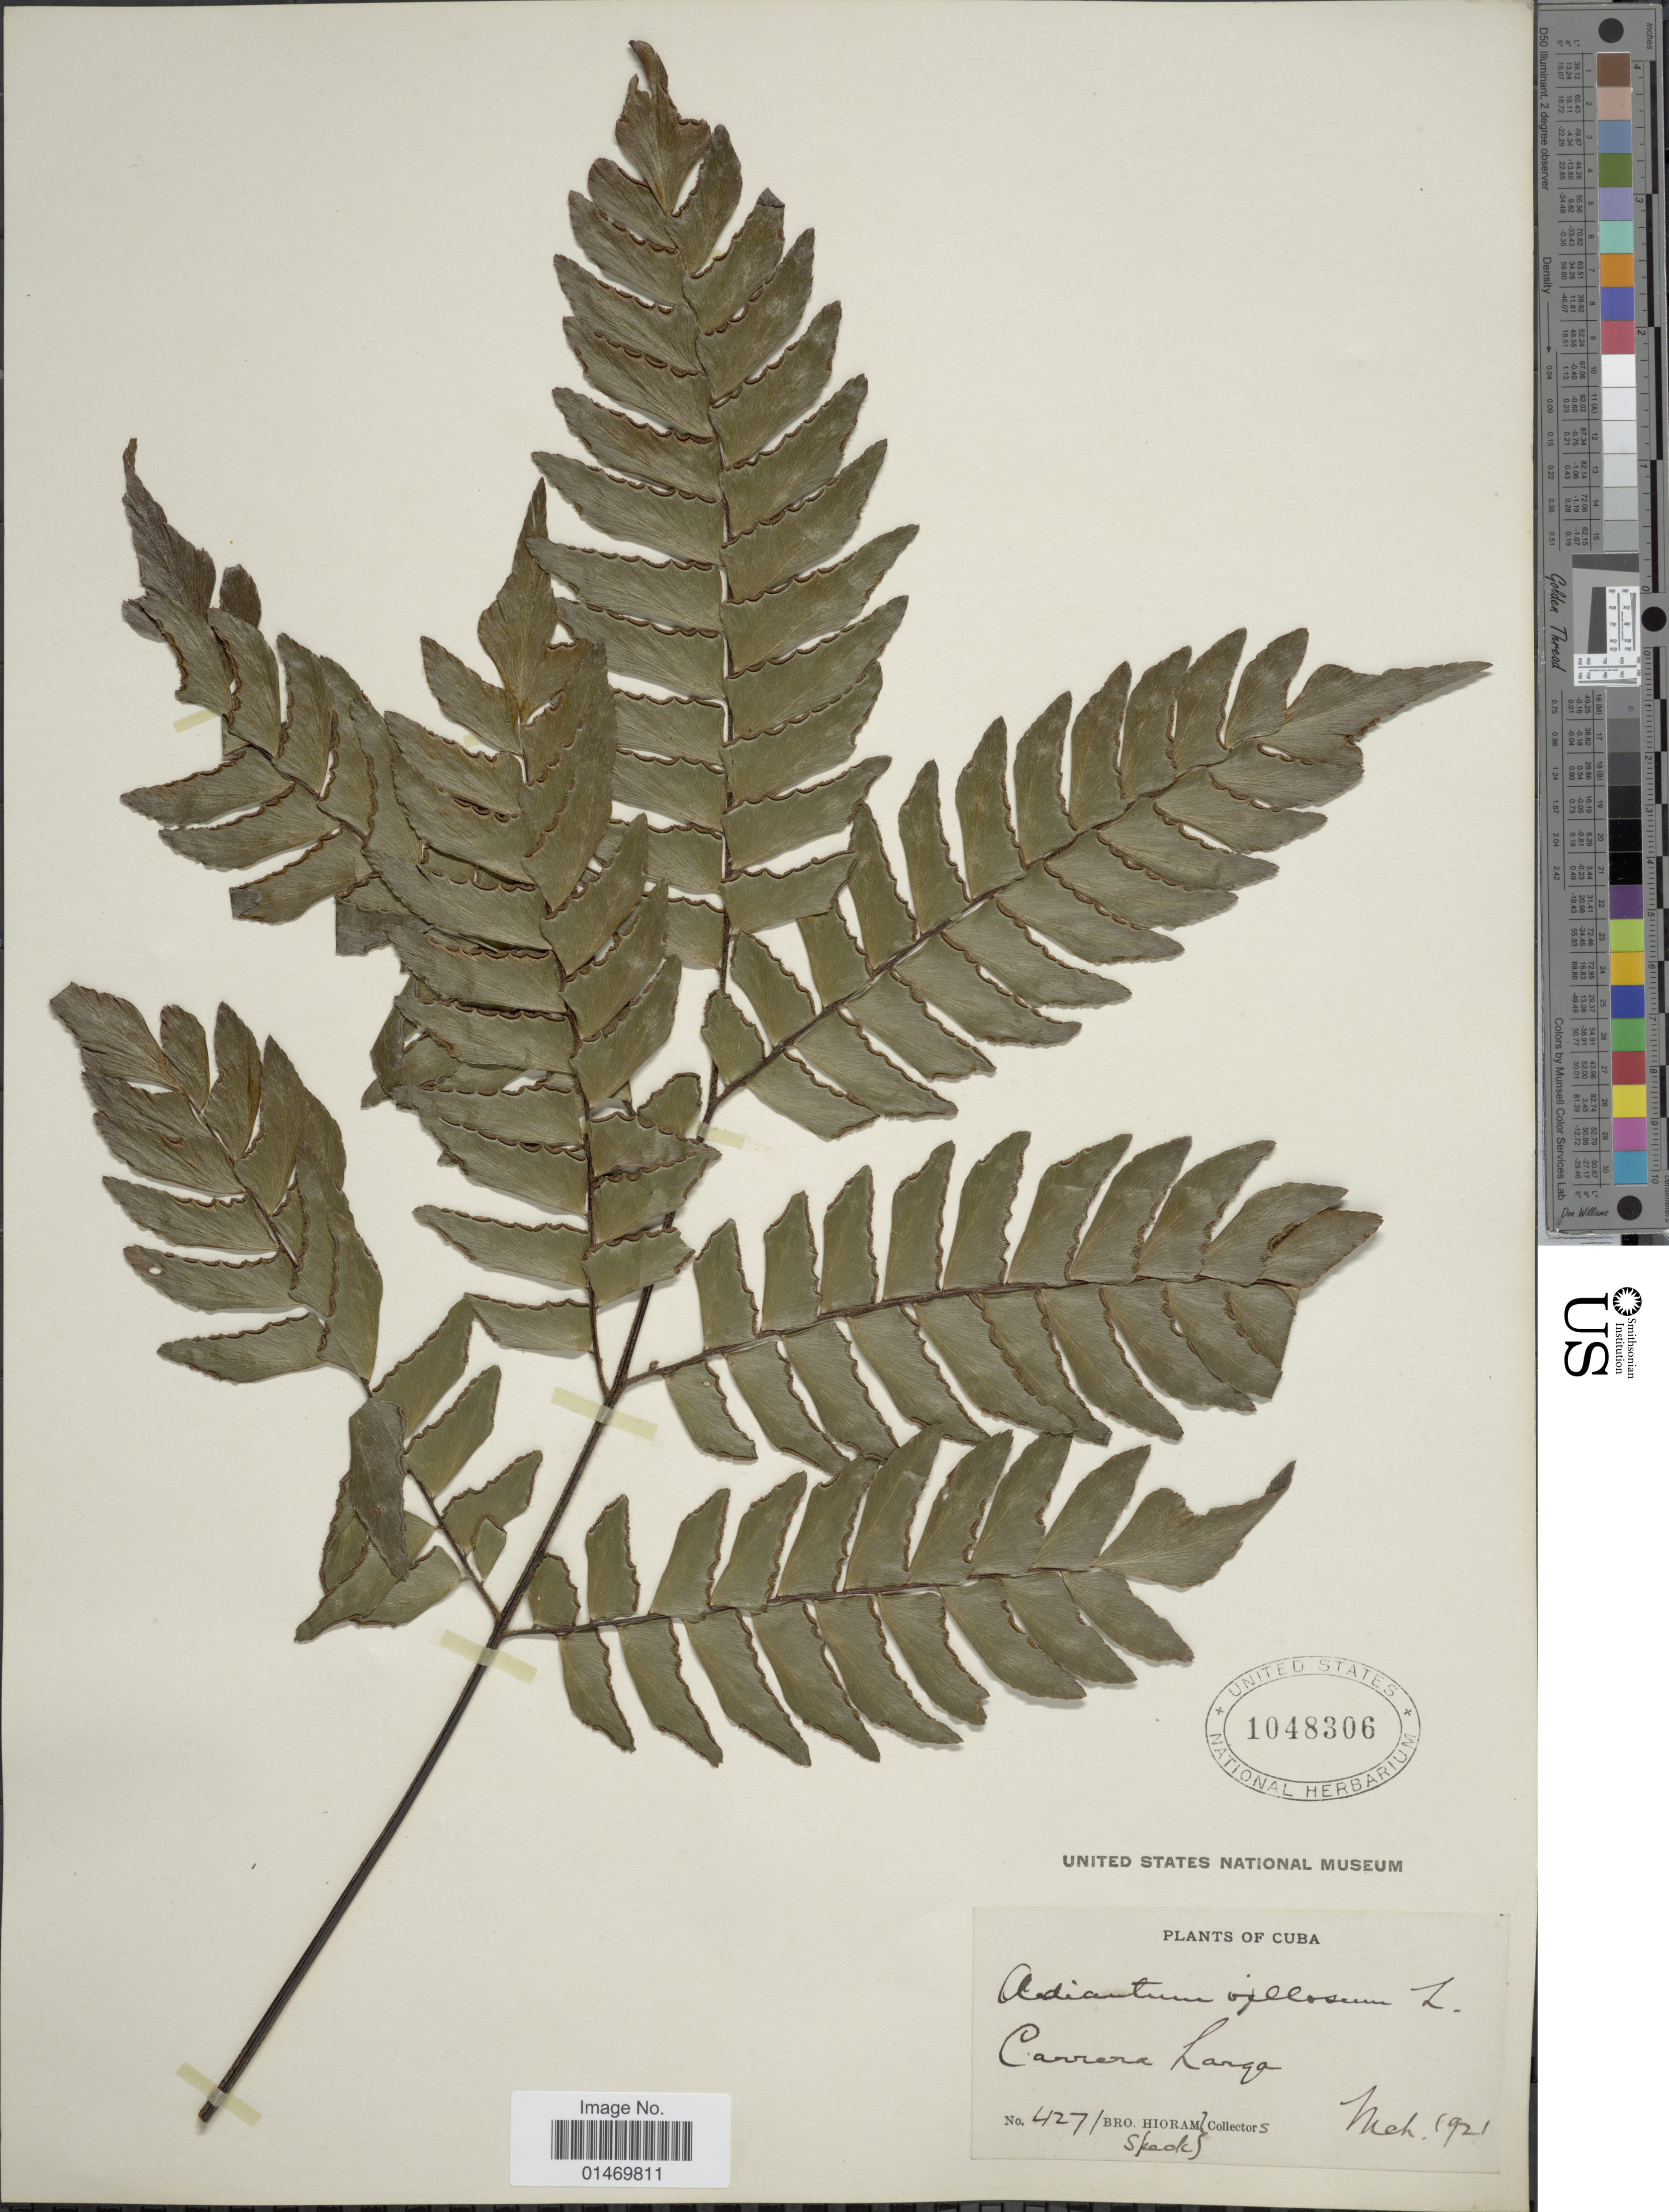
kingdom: Plantae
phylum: Tracheophyta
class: Polypodiopsida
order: Polypodiales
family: Pteridaceae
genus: Adiantum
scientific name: Adiantum villosum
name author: L.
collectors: Bro. Hioram & Speck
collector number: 4271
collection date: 1921-03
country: Cuba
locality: Cuba, Carrera Langa.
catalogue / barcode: US 1048306